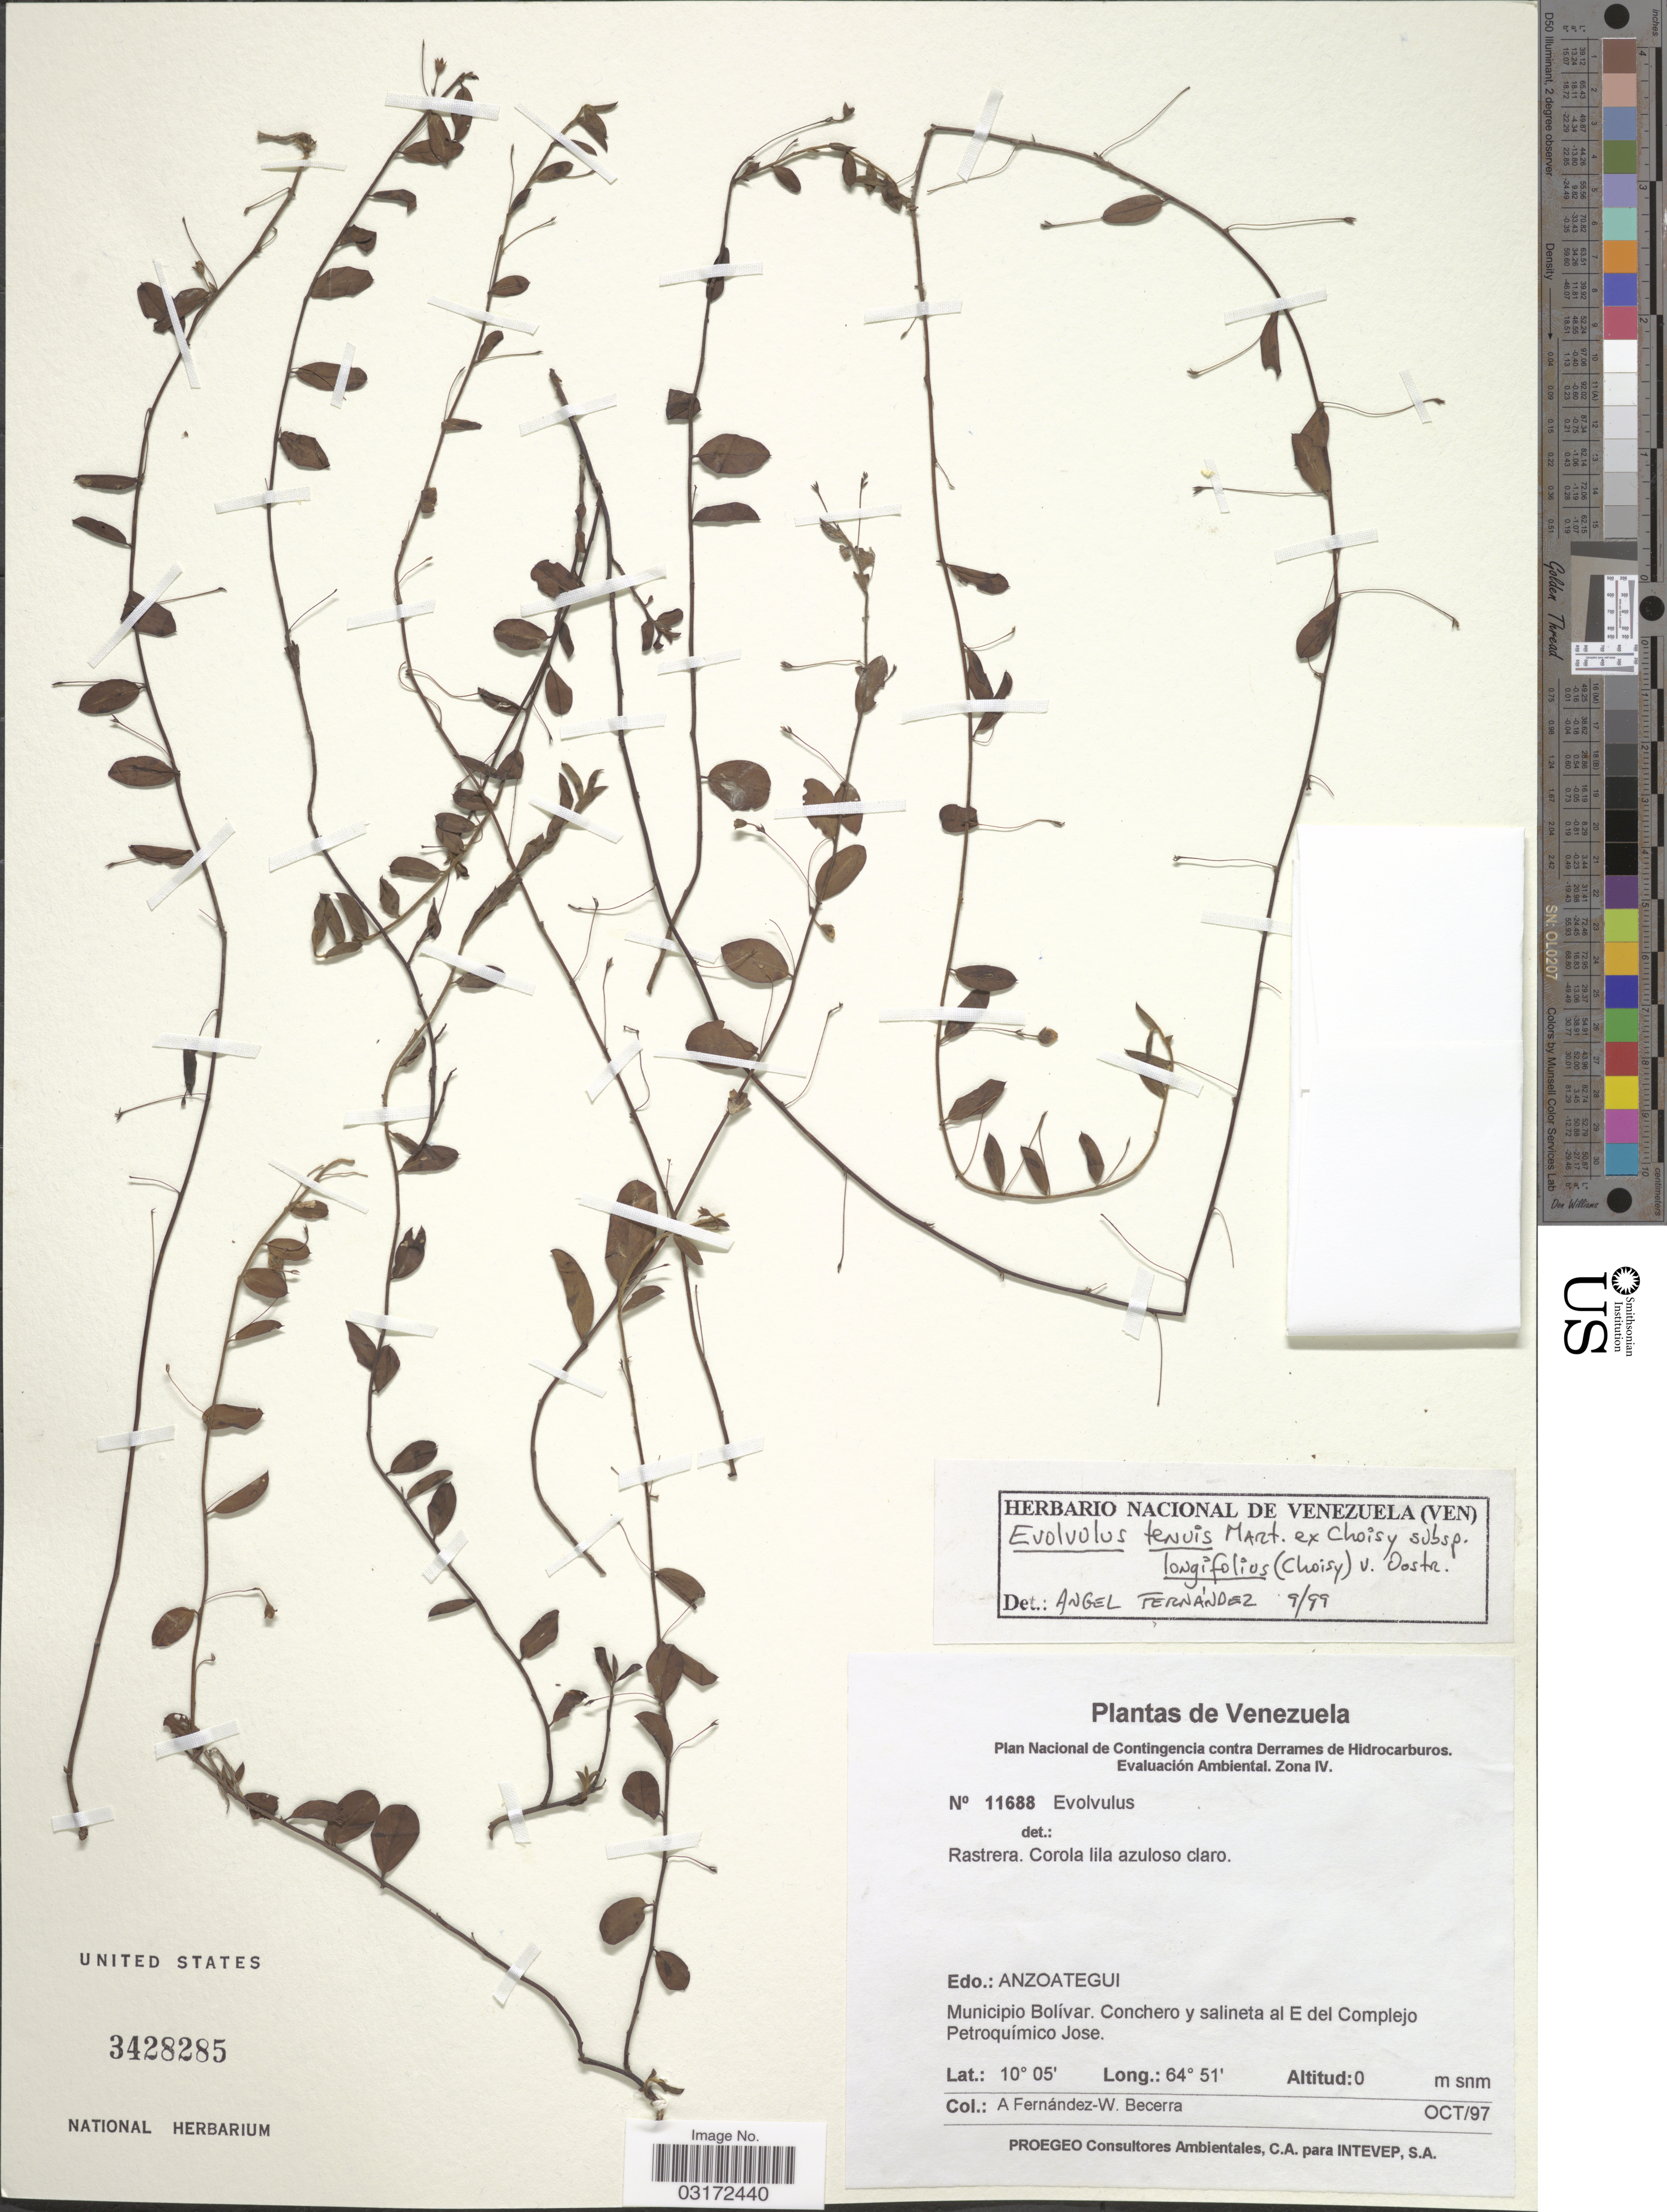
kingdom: Plantae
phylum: Tracheophyta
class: Magnoliopsida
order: Solanales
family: Convolvulaceae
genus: Evolvulus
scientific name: Evolvulus tenuis subsp. longifolius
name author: Mart. ex Choisy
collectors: Á. Fernández & W. Becerra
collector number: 11688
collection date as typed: Transcribed d/m/y: /10/97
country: Venezuela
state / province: Anzoategui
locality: Municipio Bolívar. Conchero y salineta al E del Complejo Petroquímico Jose.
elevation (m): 0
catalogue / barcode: US 3428285